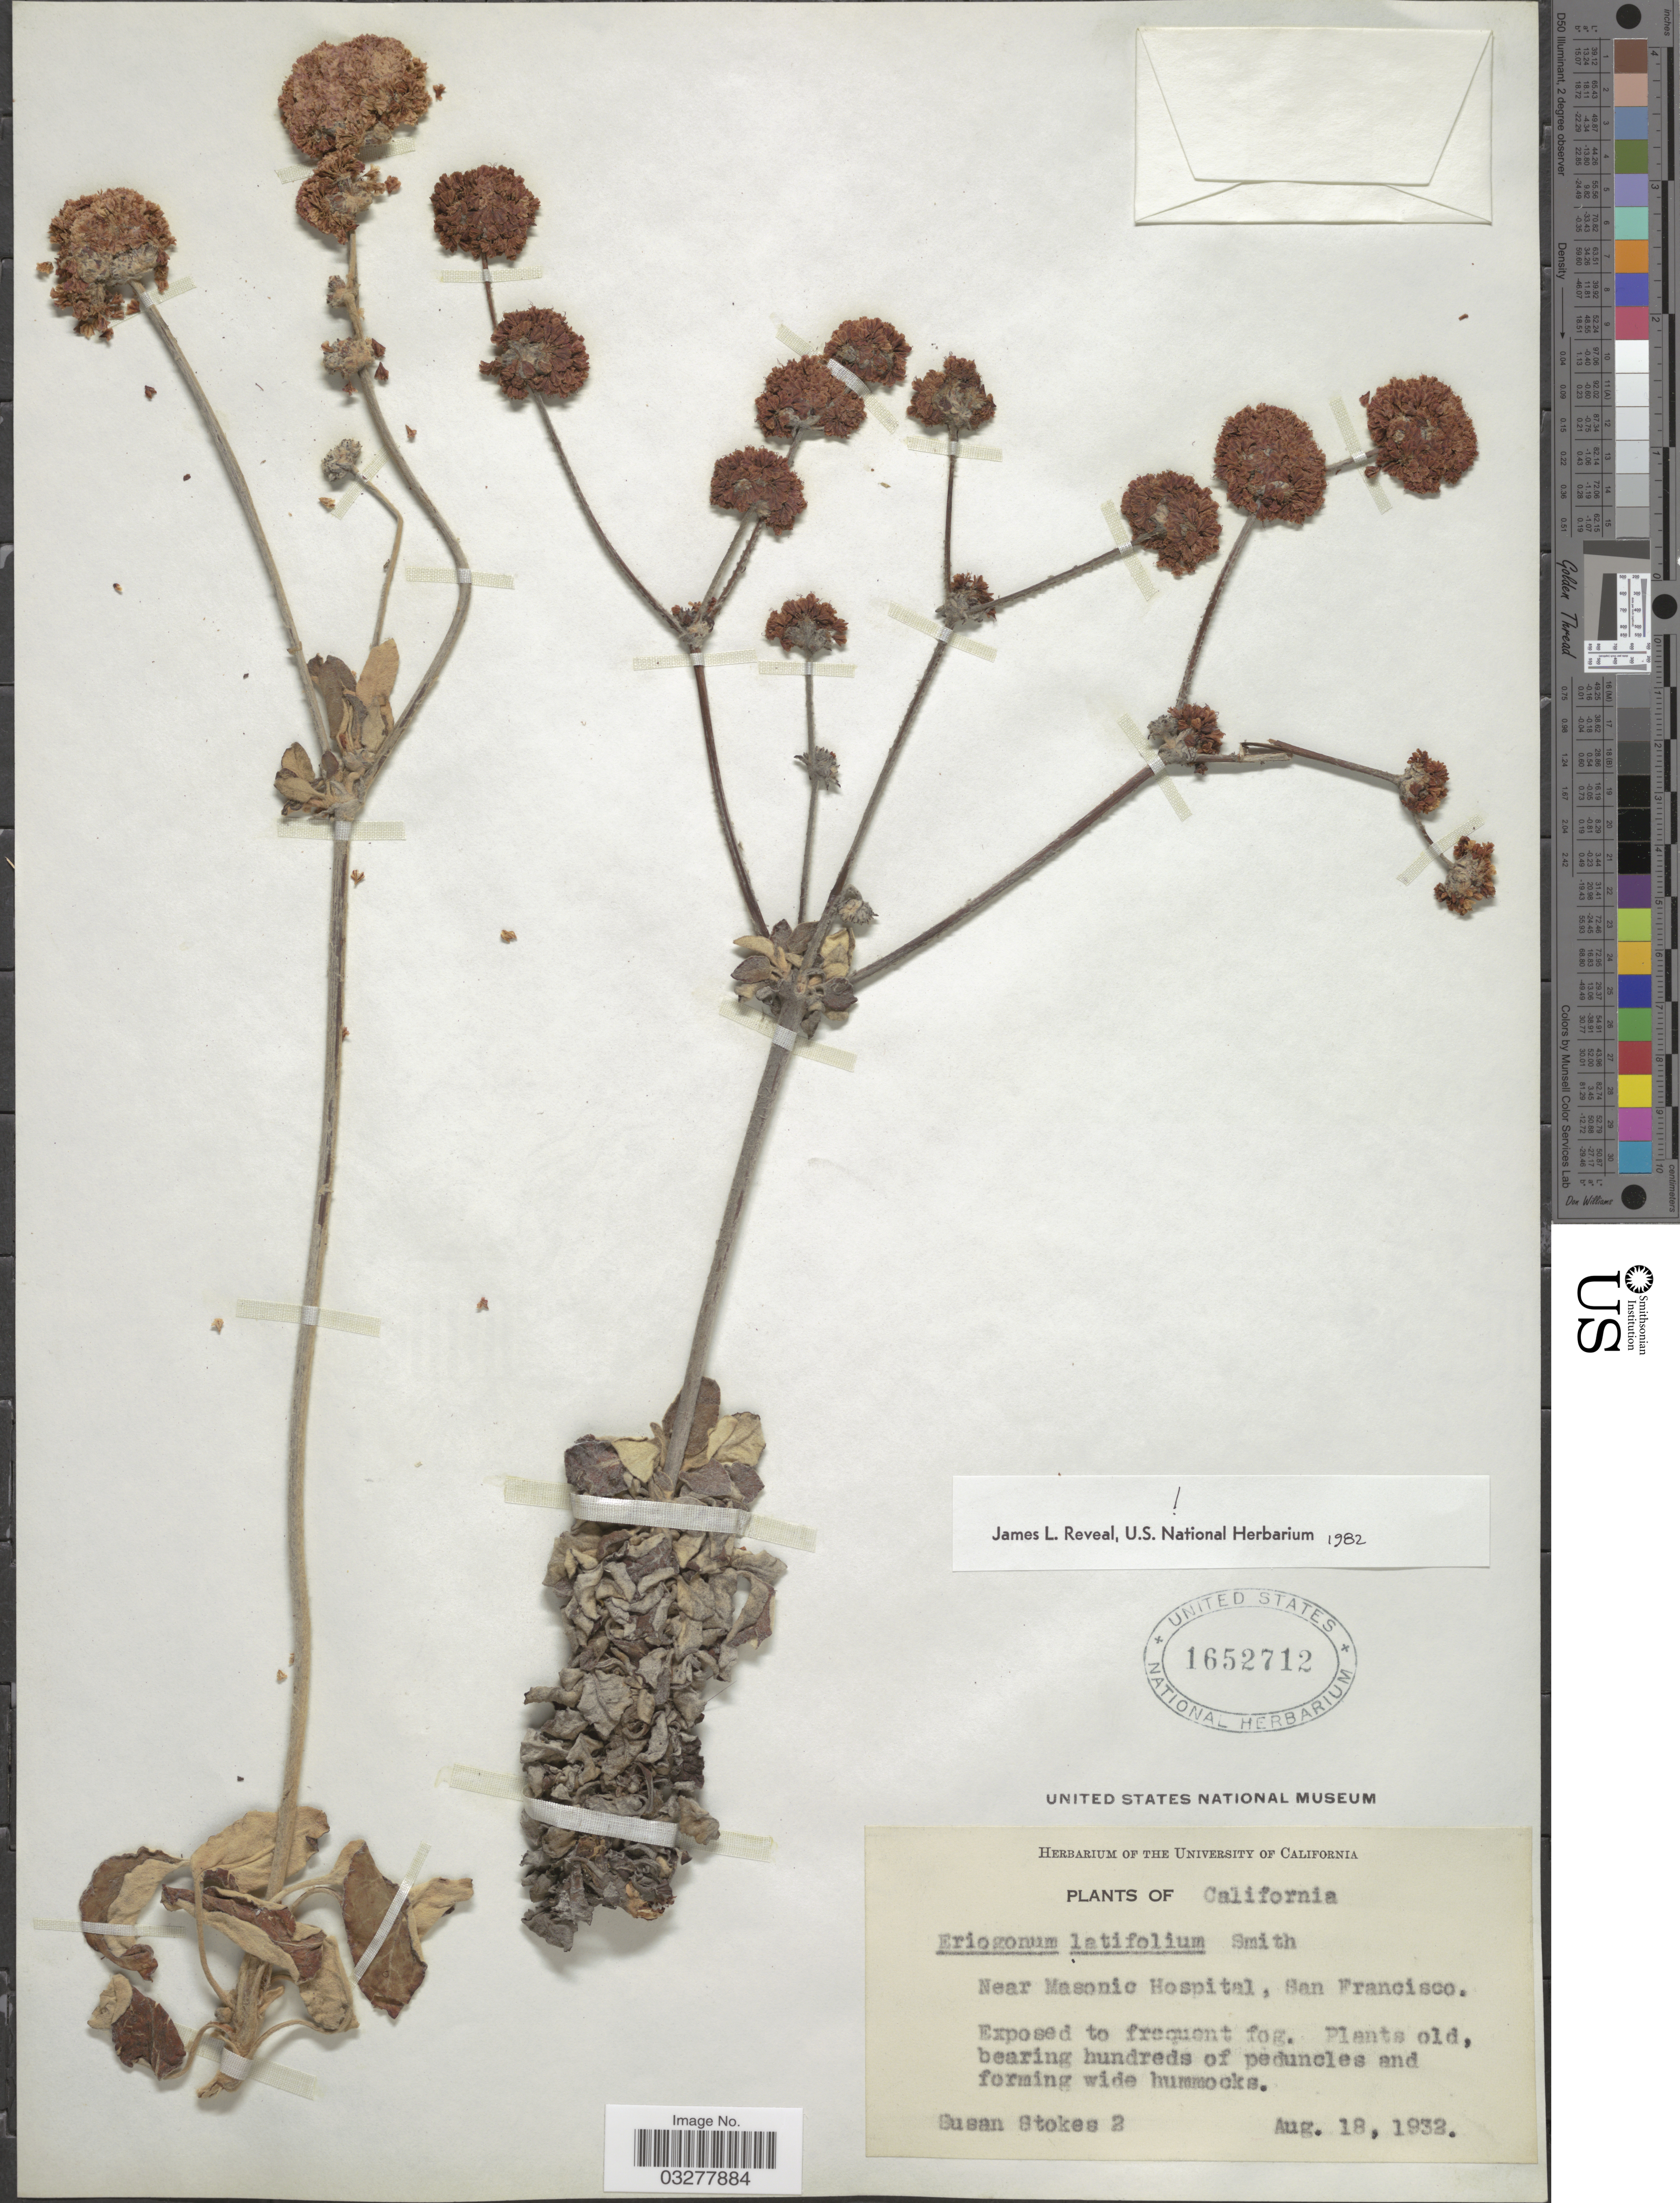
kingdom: Plantae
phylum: Tracheophyta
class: Magnoliopsida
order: Caryophyllales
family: Polygonaceae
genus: Eriogonum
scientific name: Eriogonum latifolium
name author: Sm.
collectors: S. G. Stokes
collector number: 2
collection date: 1932-08-18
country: United States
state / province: California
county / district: San Francisco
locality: Near Masonic Hospital, San Francisco.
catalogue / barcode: US 1652712